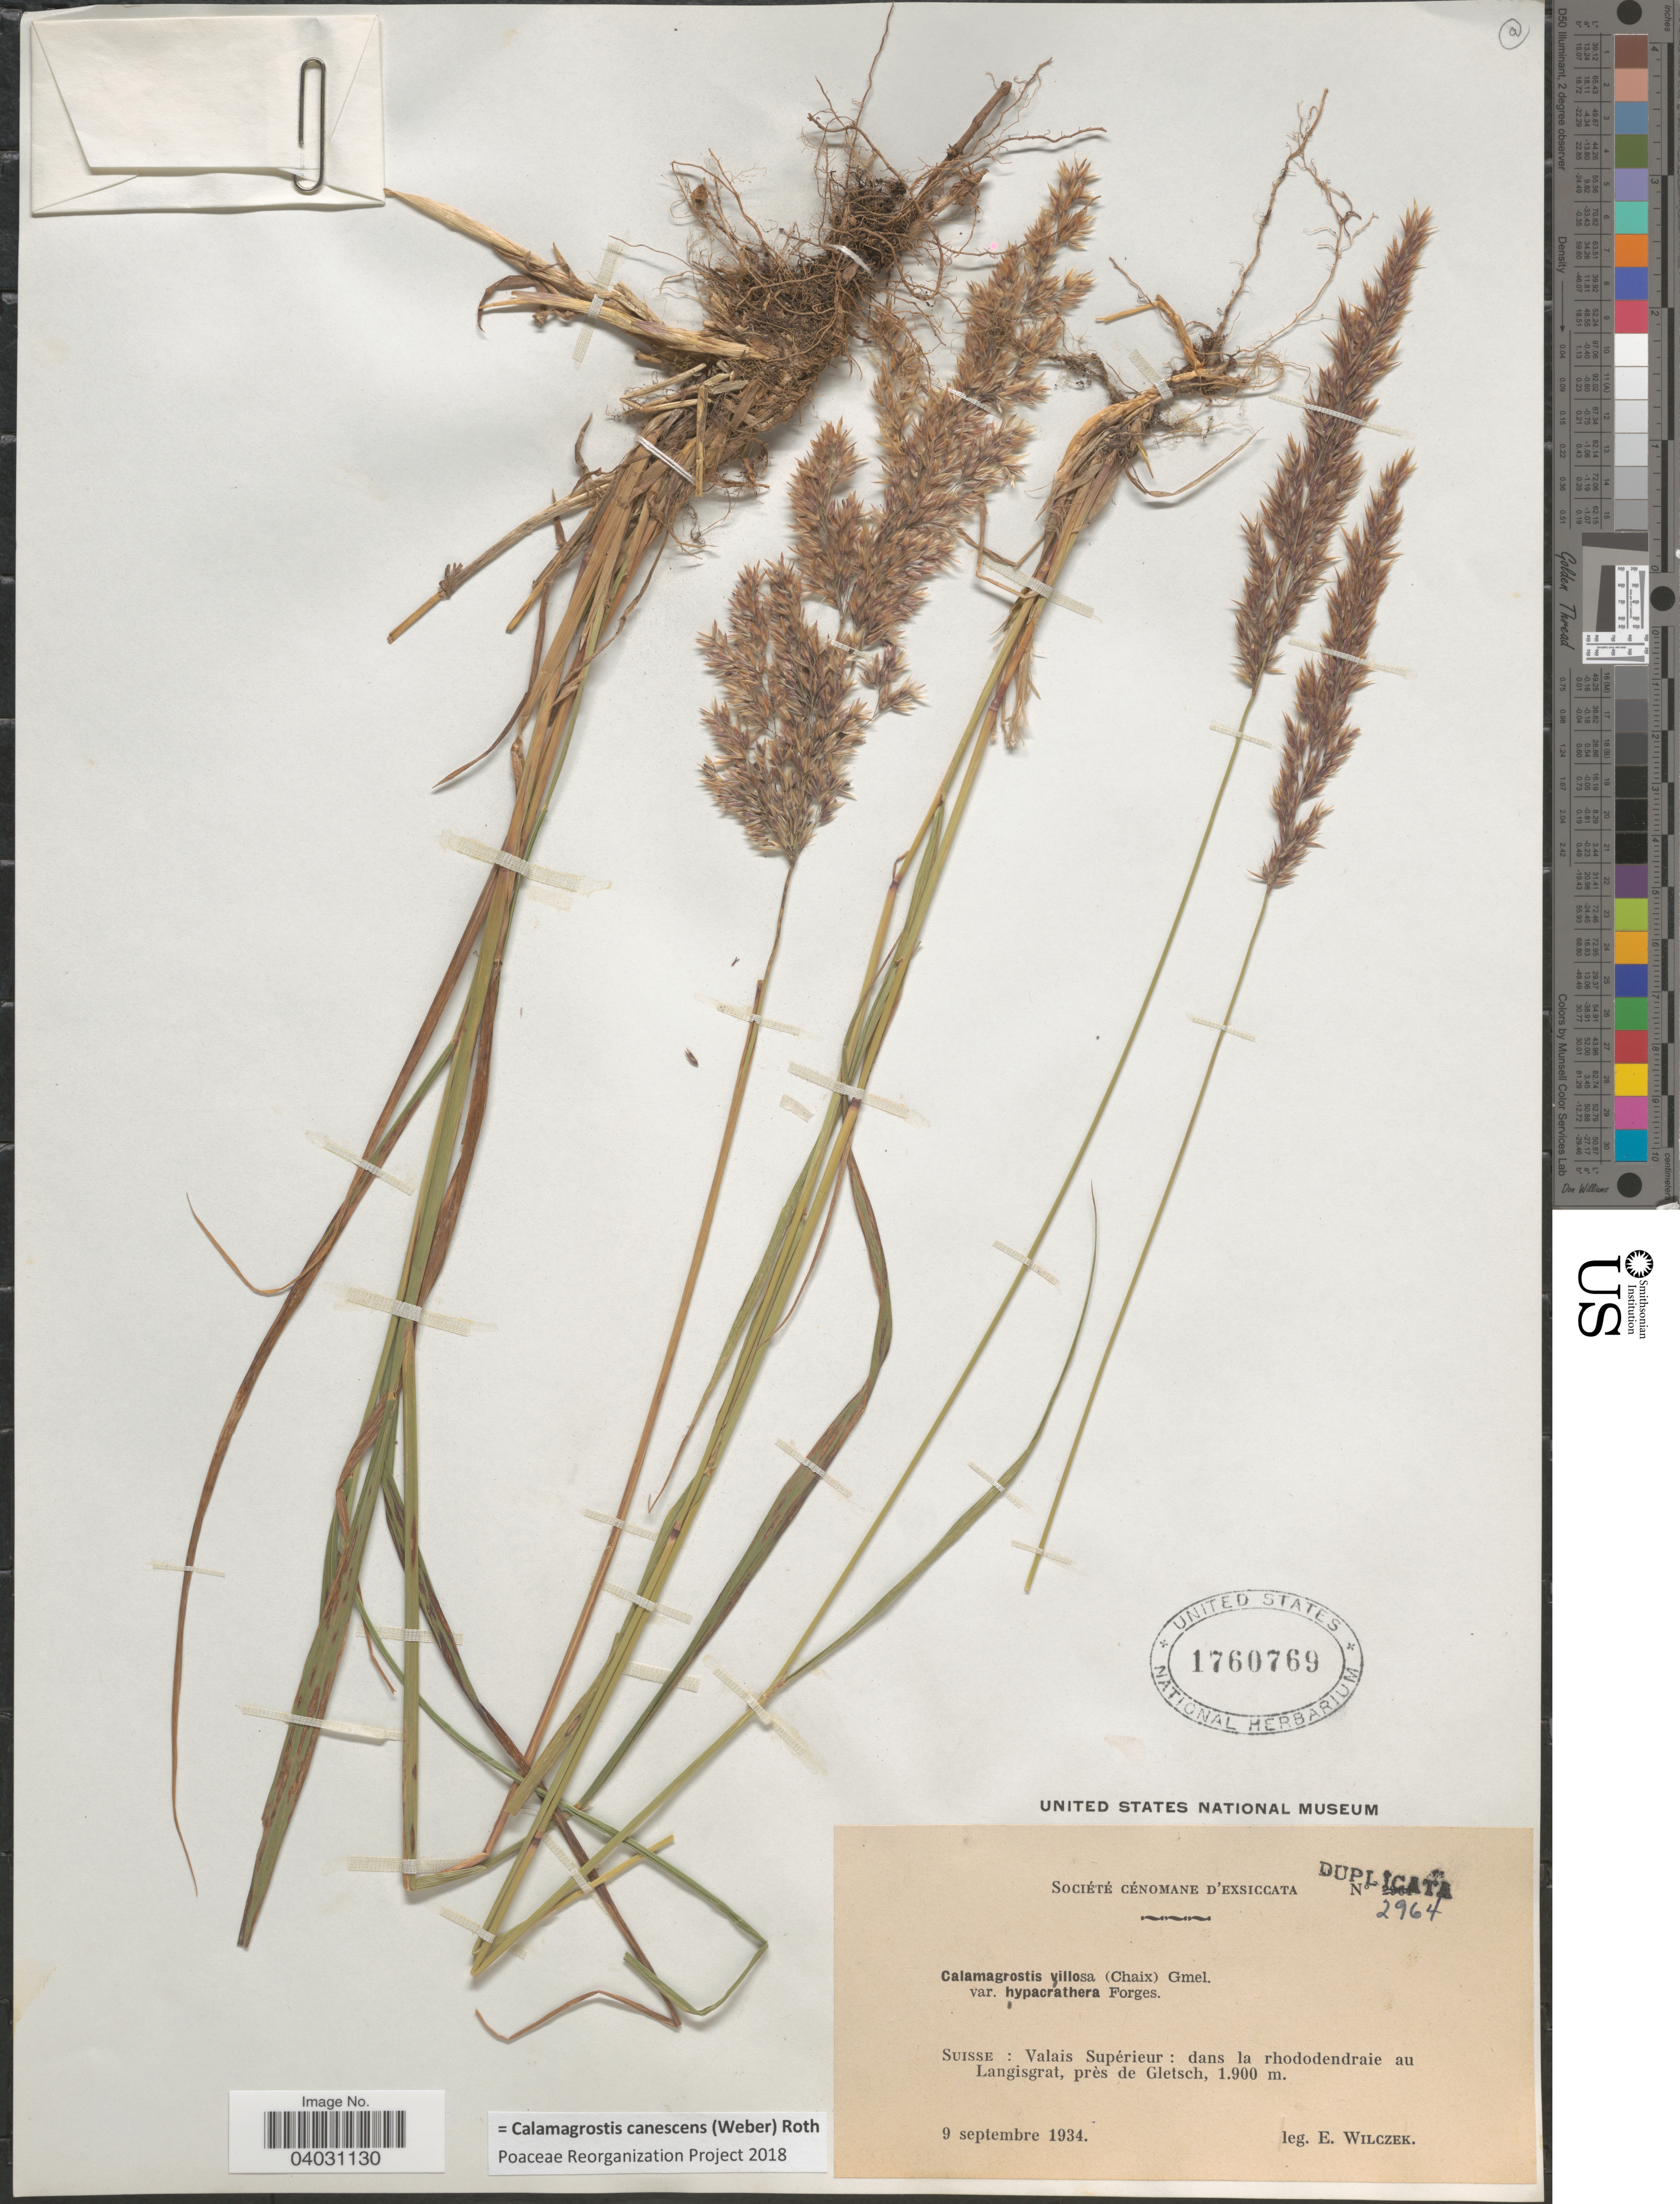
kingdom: Plantae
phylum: Tracheophyta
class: Liliopsida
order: Poales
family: Poaceae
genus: Calamagrostis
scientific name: Calamagrostis canescens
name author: (G.H. Weber) Roth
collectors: E. Wilczek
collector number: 2964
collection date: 1934-09-09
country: Switzerland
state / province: Valais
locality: Suisse : Valais Supérieur : dans la rhododendraie au Langisgrat, près de Gletsch.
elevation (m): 1900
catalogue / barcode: US 1760769